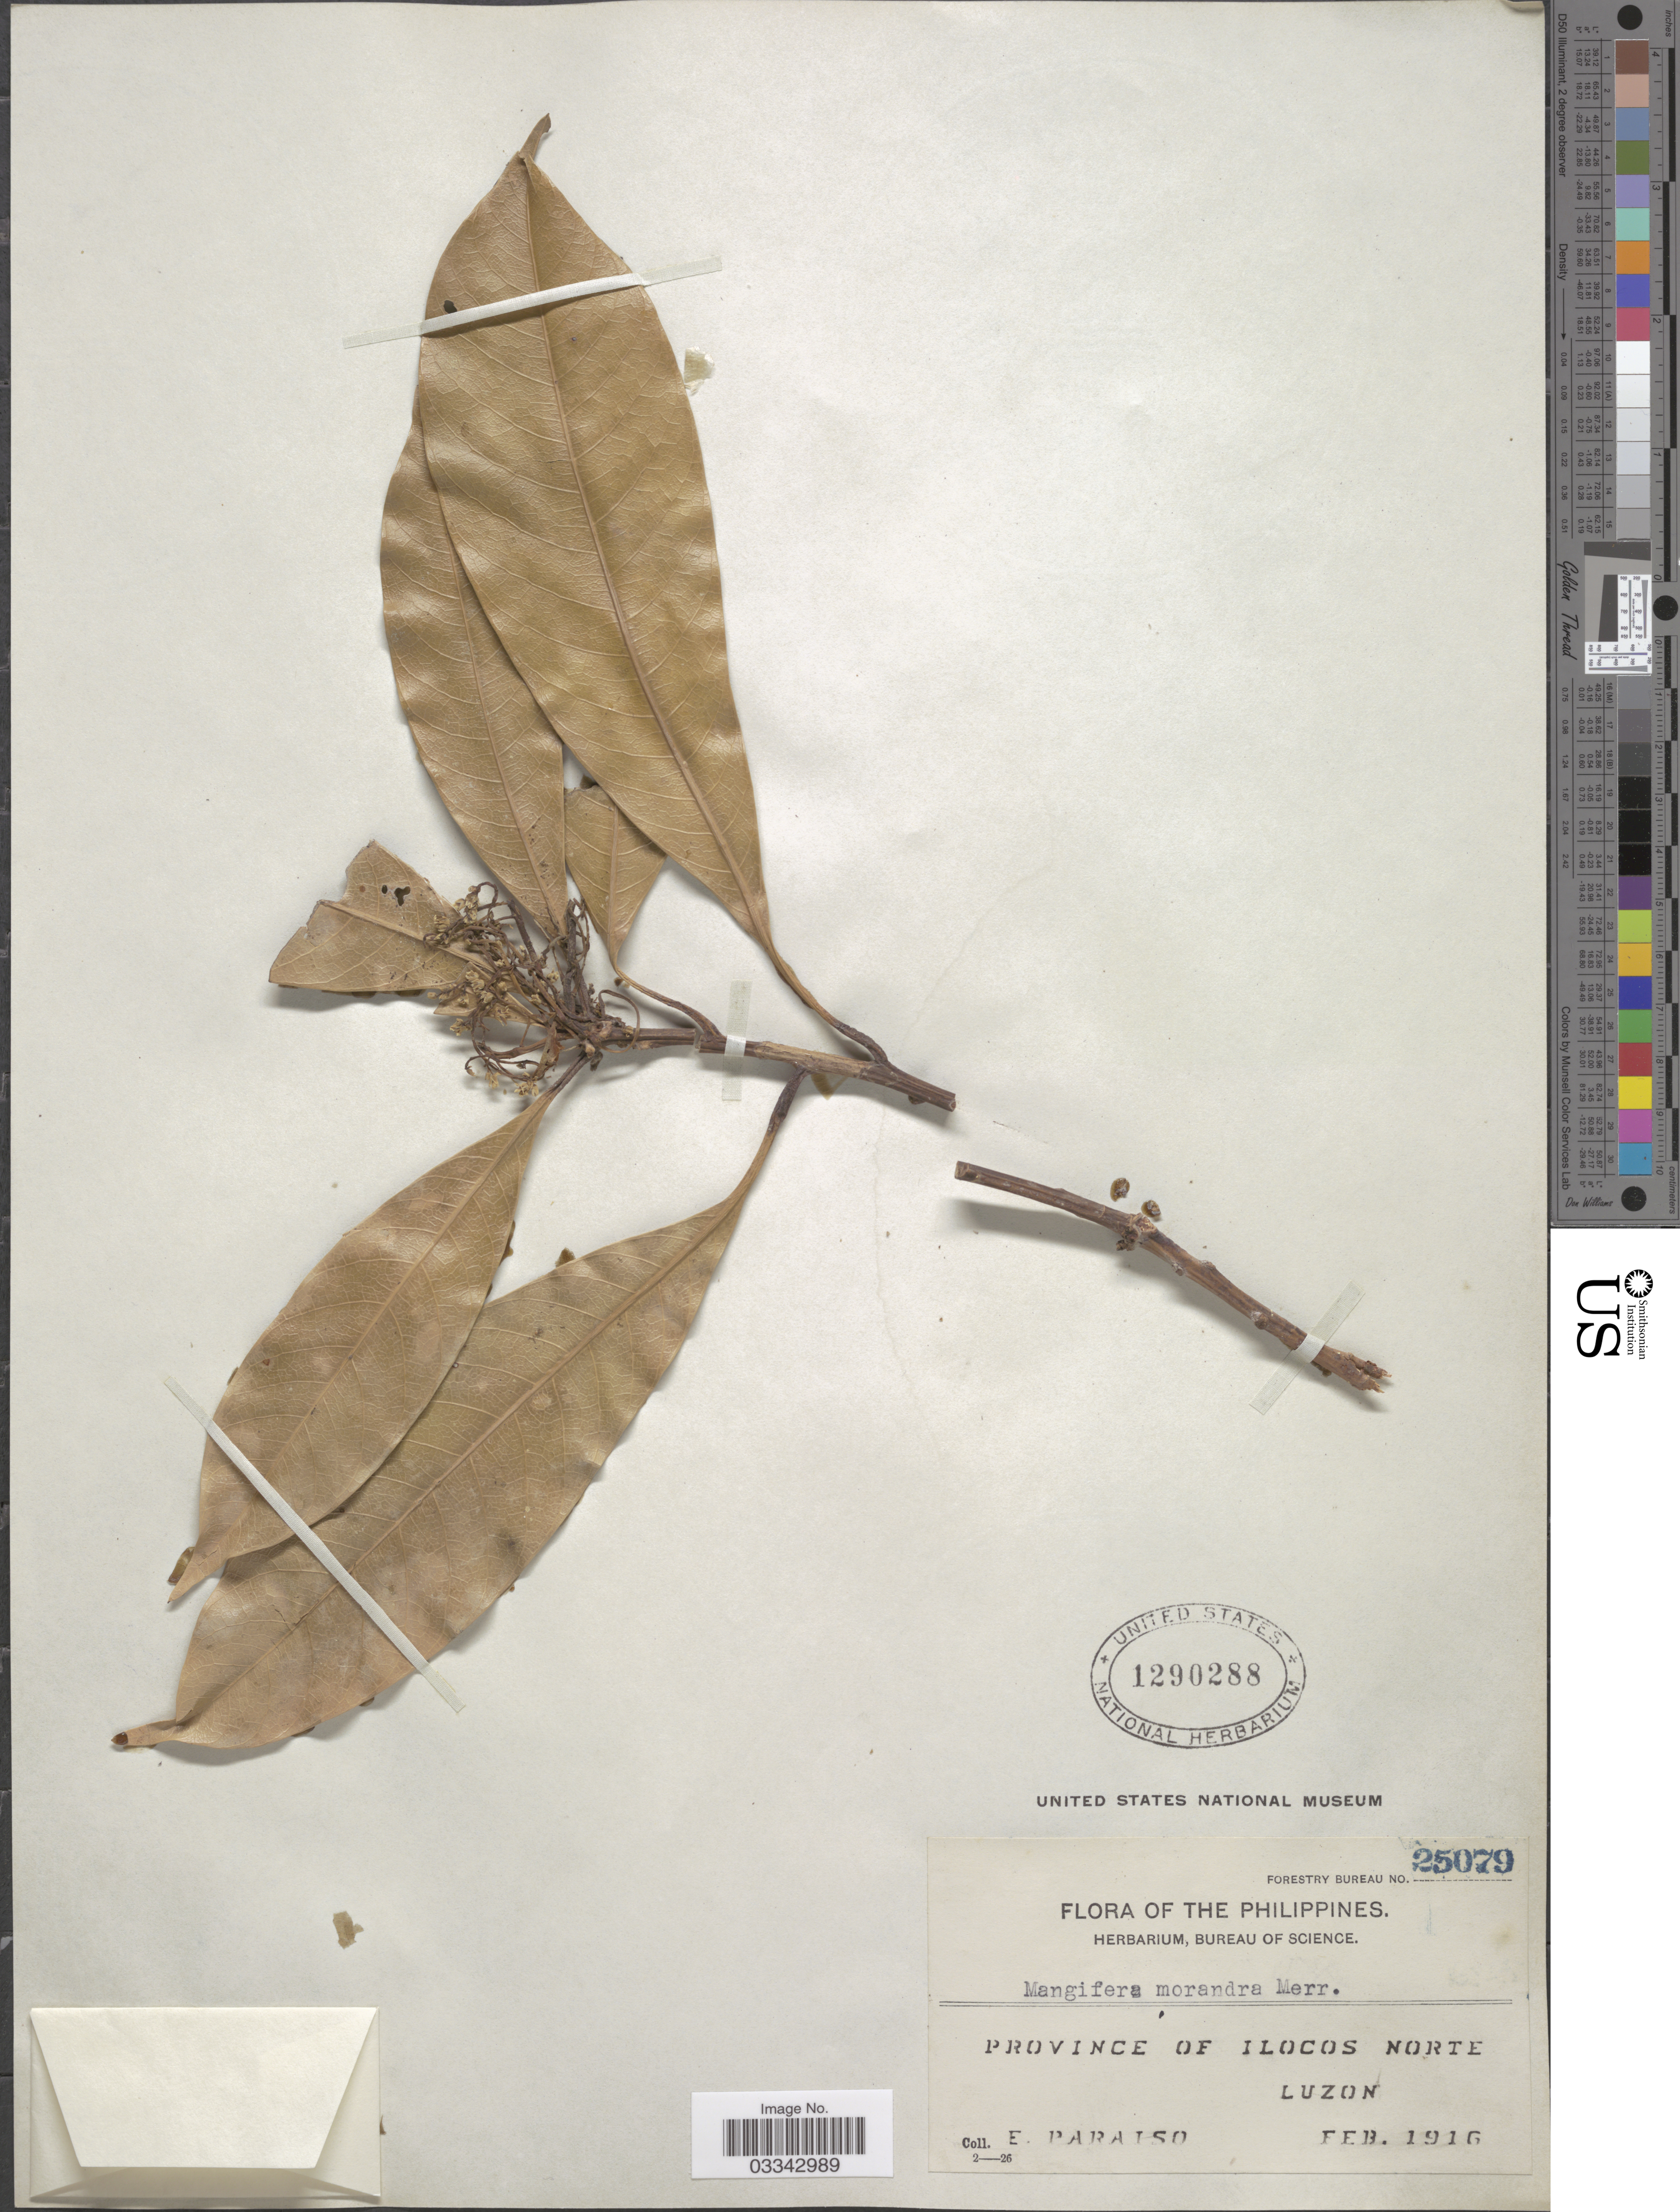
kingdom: Plantae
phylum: Tracheophyta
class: Magnoliopsida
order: Sapindales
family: Anacardiaceae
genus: Mangifera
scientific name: Mangifera monandra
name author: Merr.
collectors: E. Paraiso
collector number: Forestry Bureau 25079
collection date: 1916-02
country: Philippines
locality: Province of Ilocos Norte. Luzon.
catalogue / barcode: US 1290288